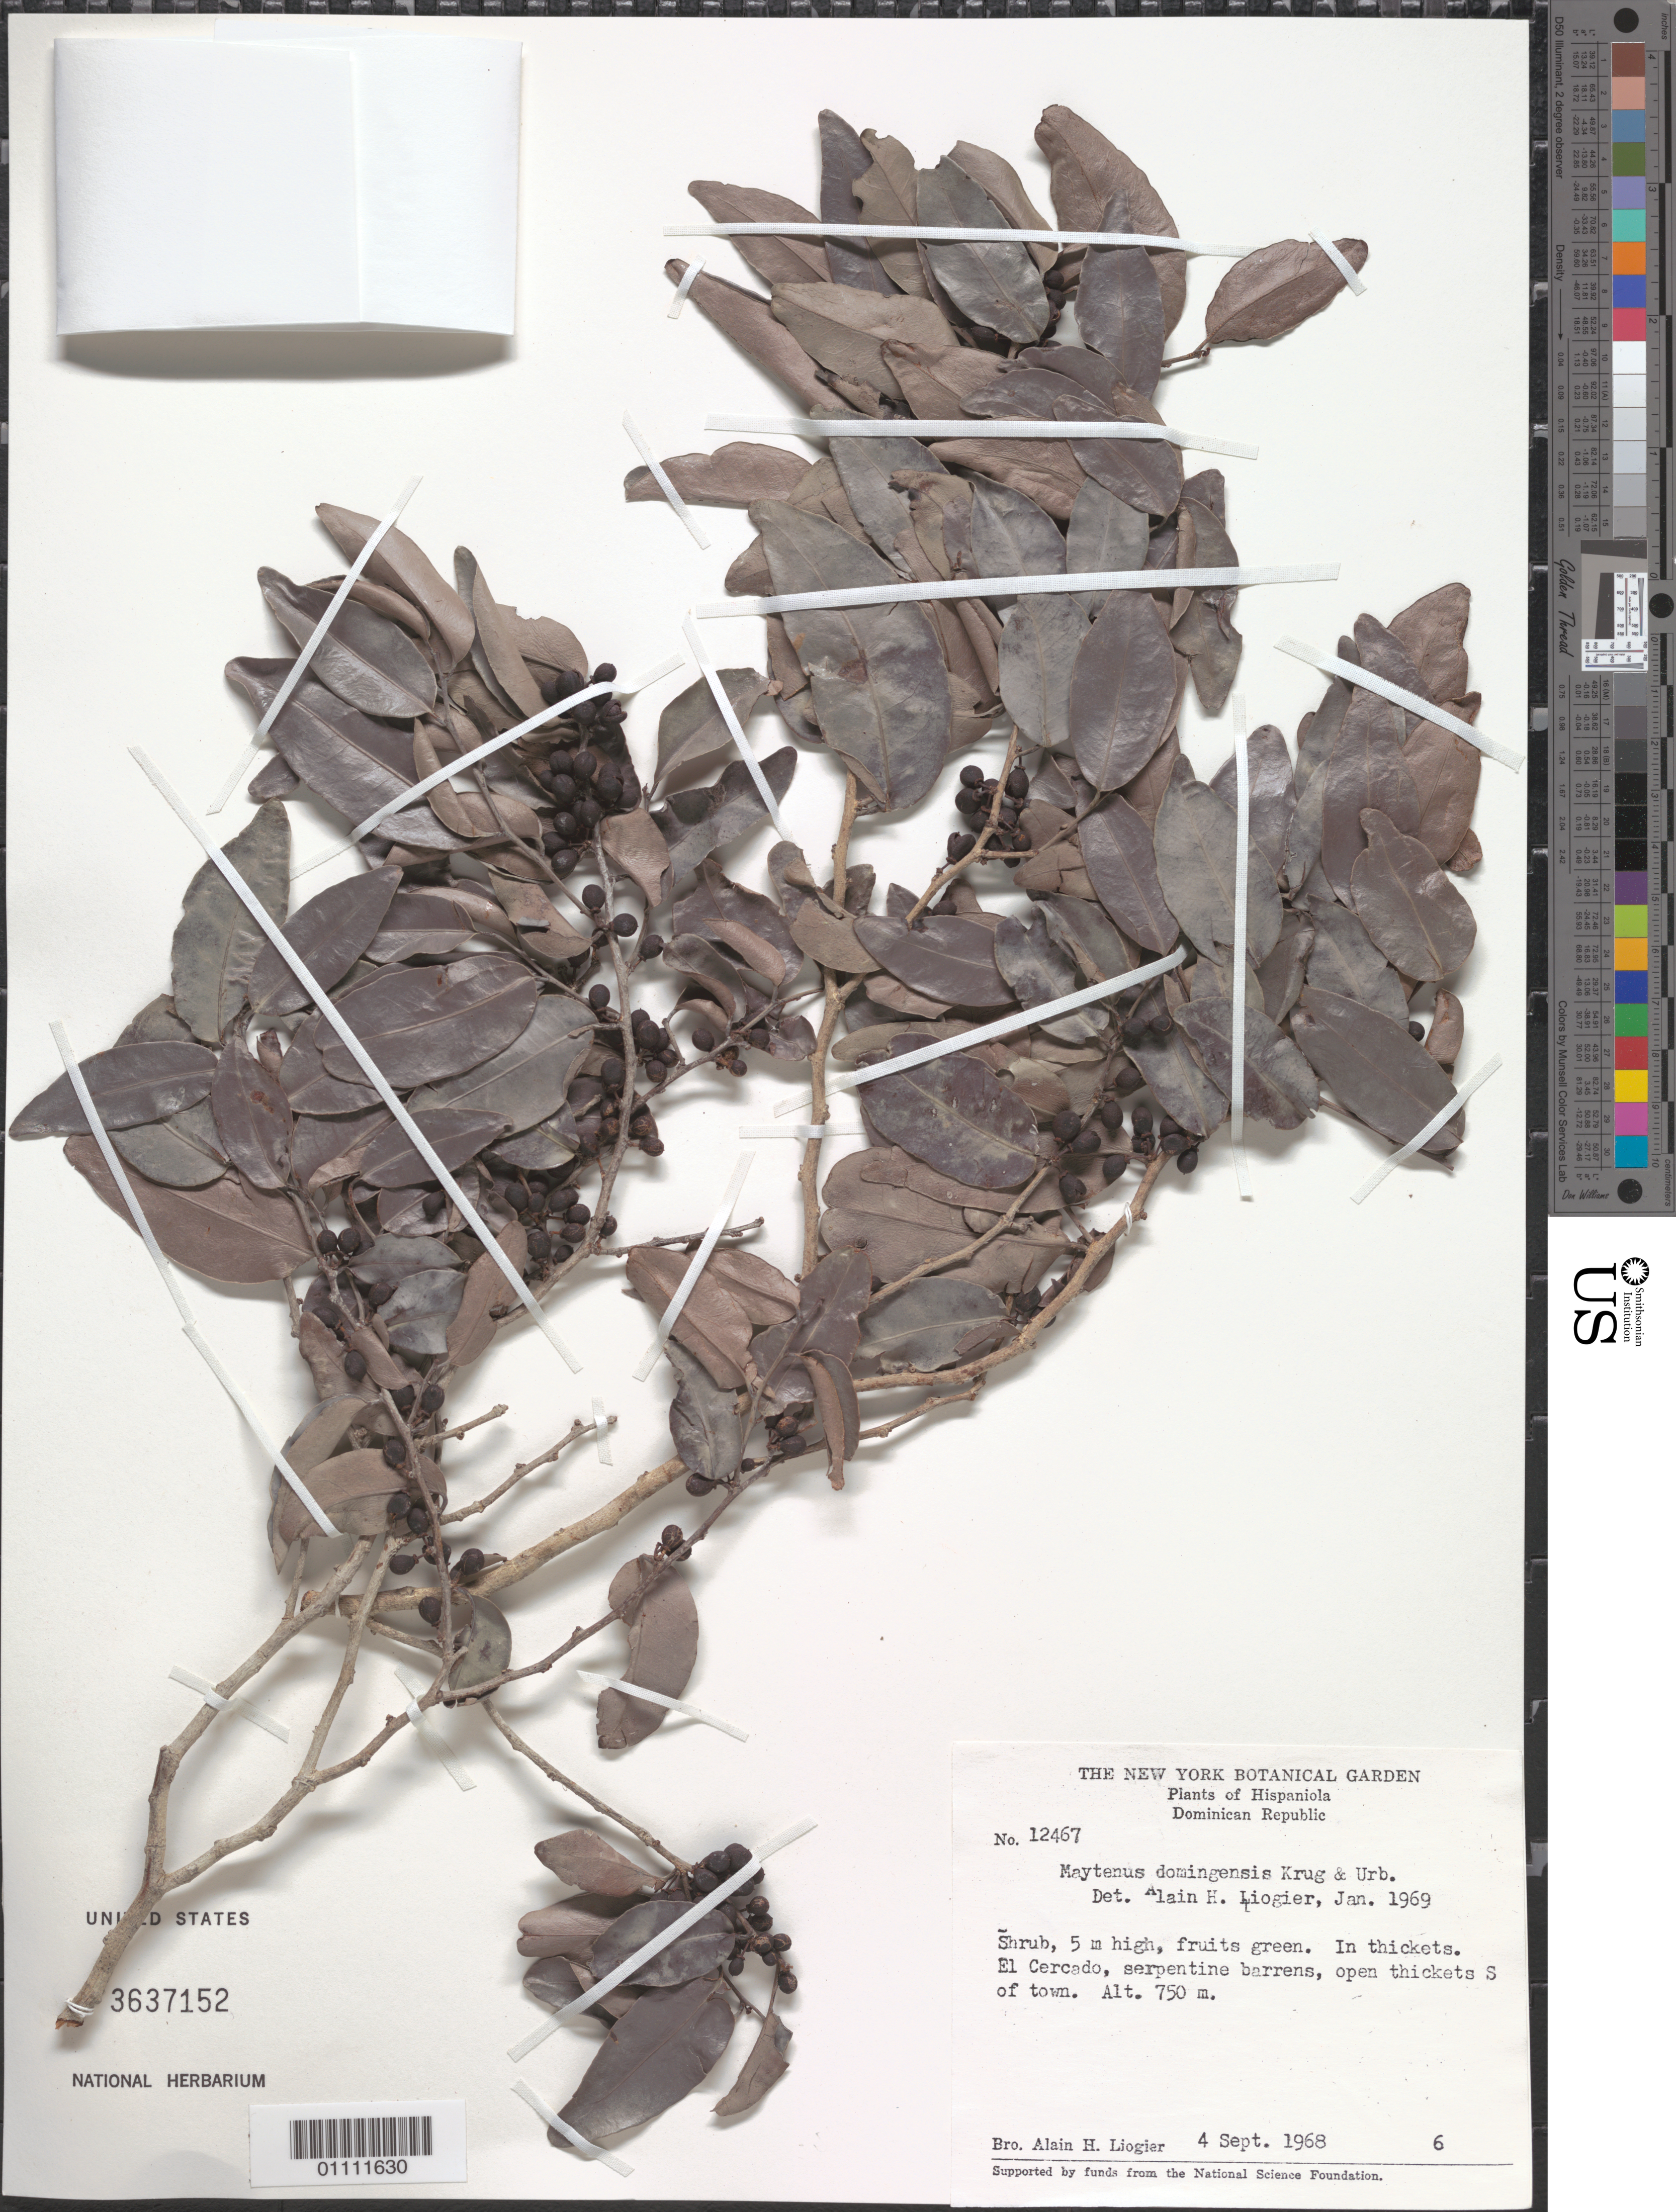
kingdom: Plantae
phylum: Tracheophyta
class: Magnoliopsida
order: Celastrales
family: Celastraceae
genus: Maytenus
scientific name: Maytenus domingensis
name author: Krug & Urb.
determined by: Liogier, Alain H.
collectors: A. H. Liogier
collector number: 12467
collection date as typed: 04 Sep 1968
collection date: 1968-09-04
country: Dominican Republic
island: Hispaniola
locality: El Cercado, S of town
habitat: Serpentine barrens, open thickets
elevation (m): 750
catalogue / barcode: US 3637152